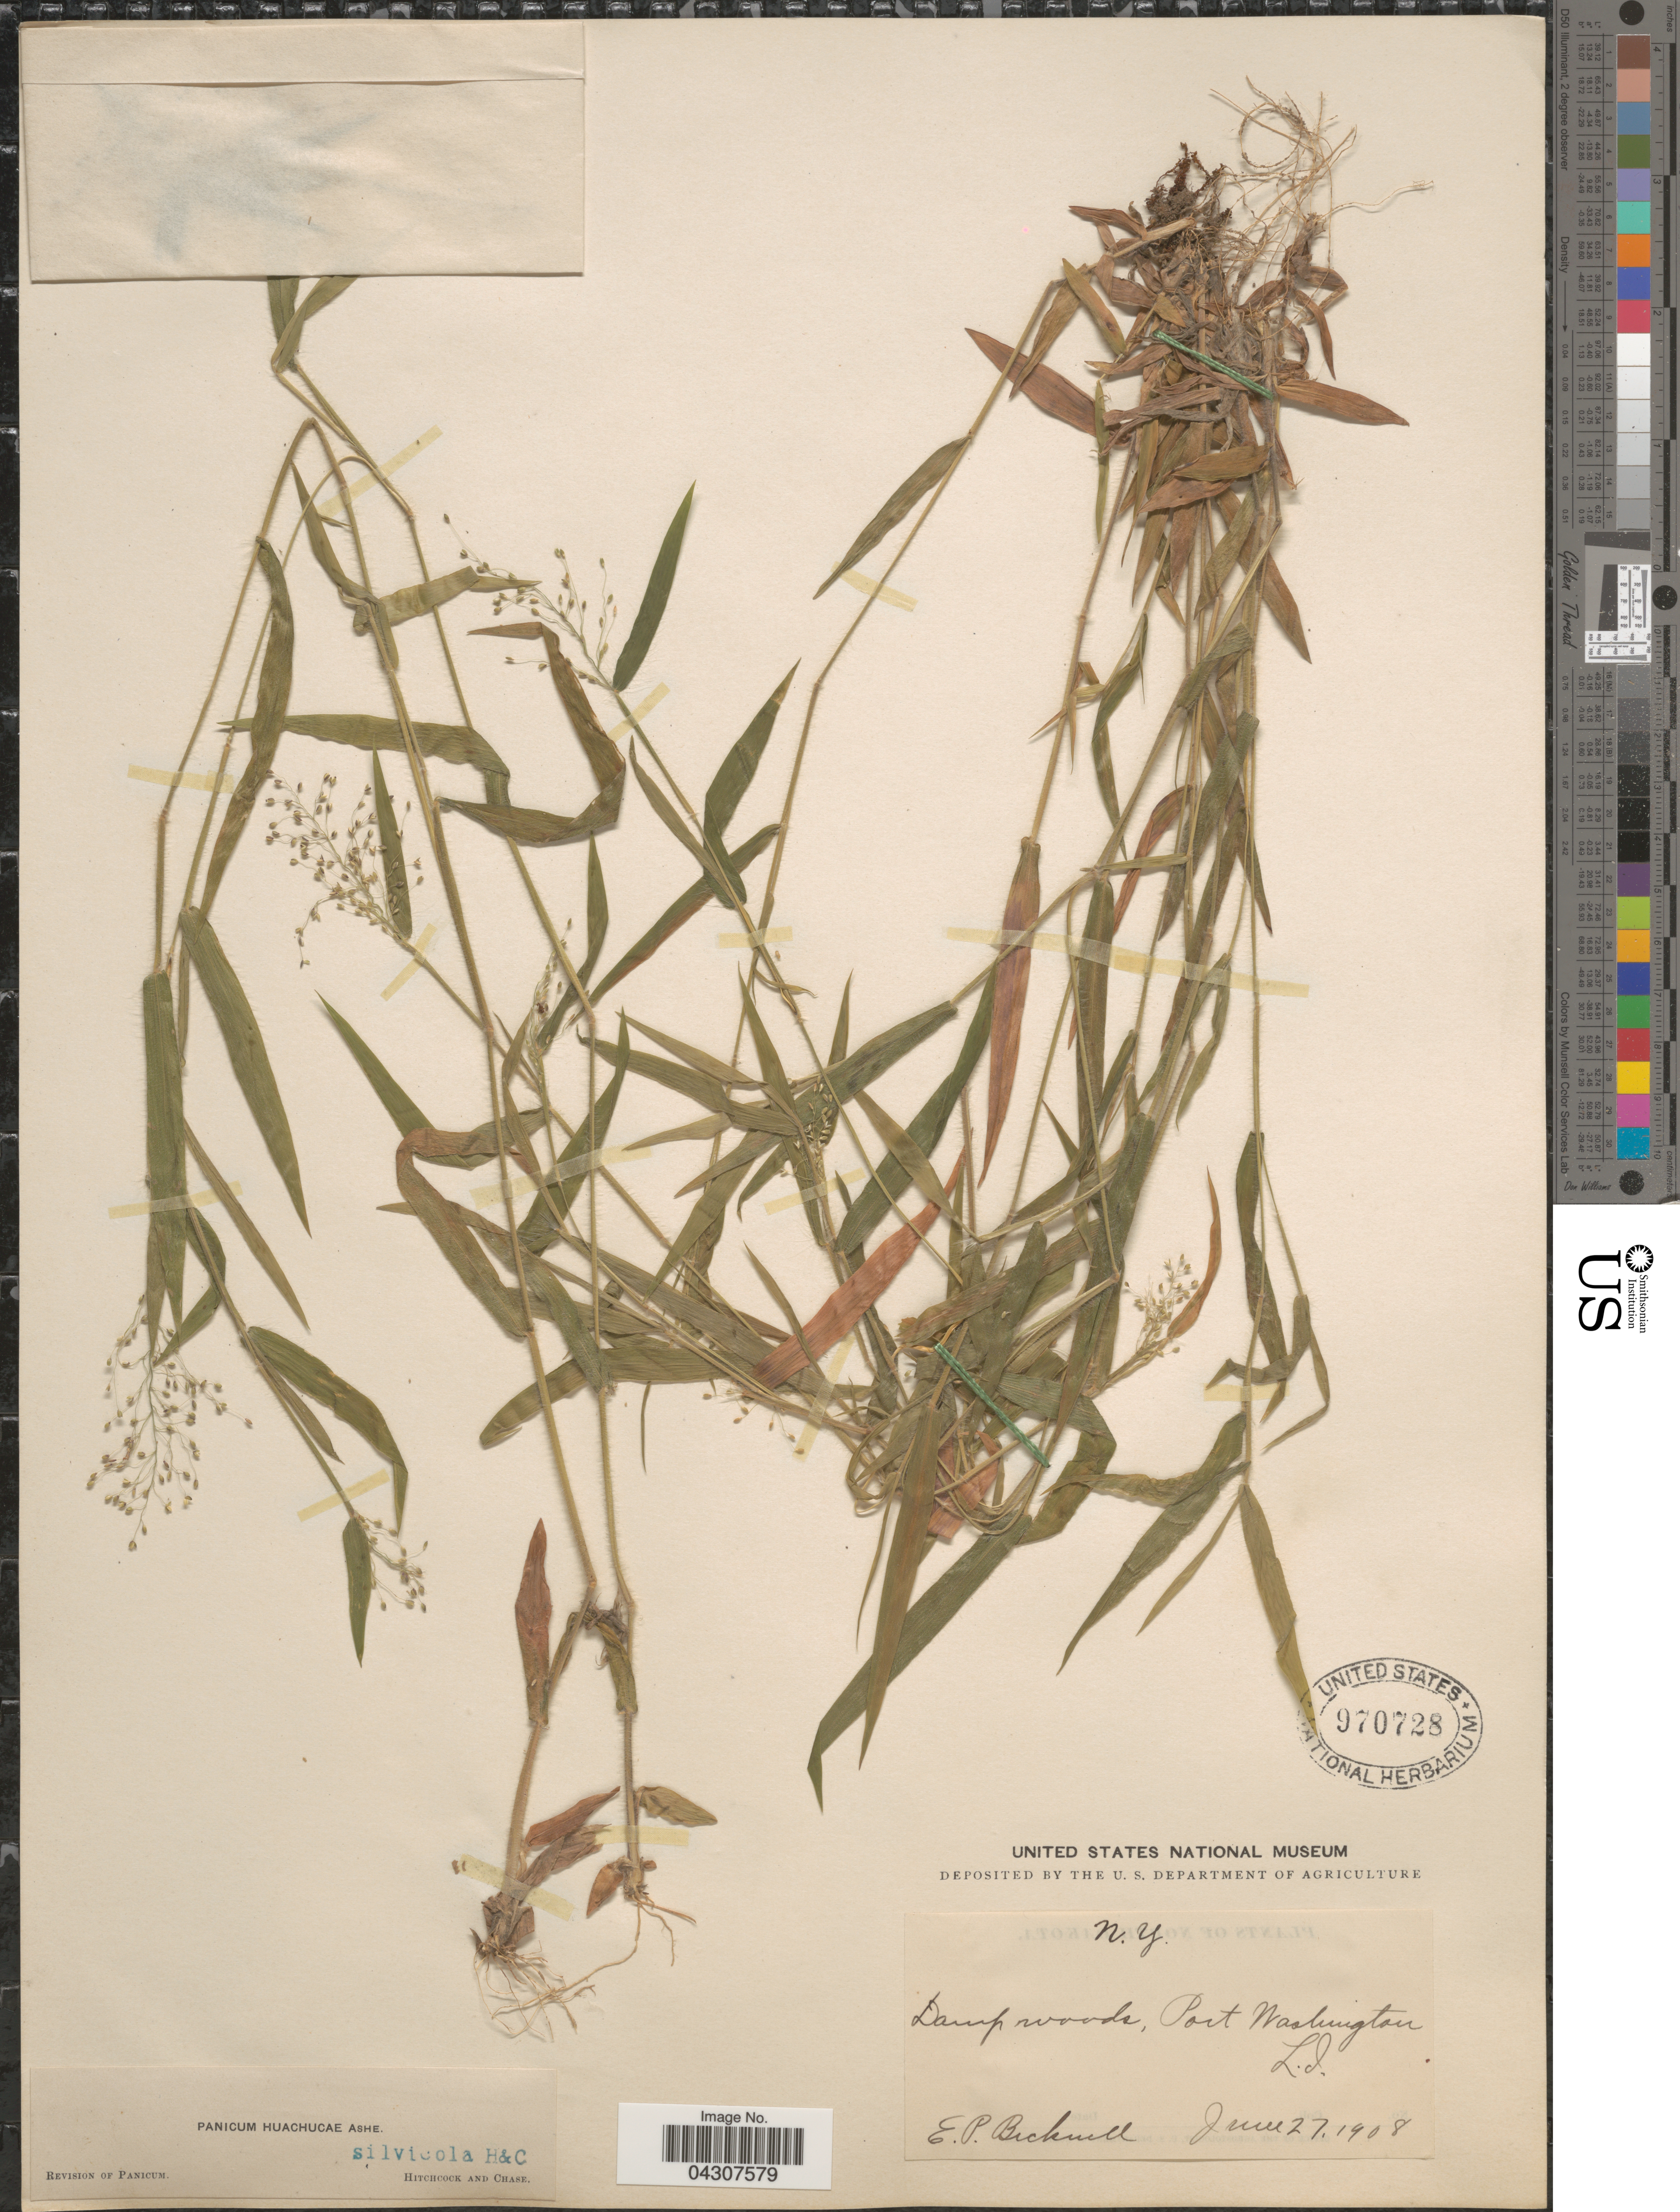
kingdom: Plantae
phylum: Tracheophyta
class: Liliopsida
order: Poales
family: Poaceae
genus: Dichanthelium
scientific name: Dichanthelium acuminatum var. acuminatum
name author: (Sw.) Gould & C.A. Clark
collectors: E. P. Bicknell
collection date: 1908-06-27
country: United States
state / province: New York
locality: Damp woods, Port Washington. L. I.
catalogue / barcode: US 970728